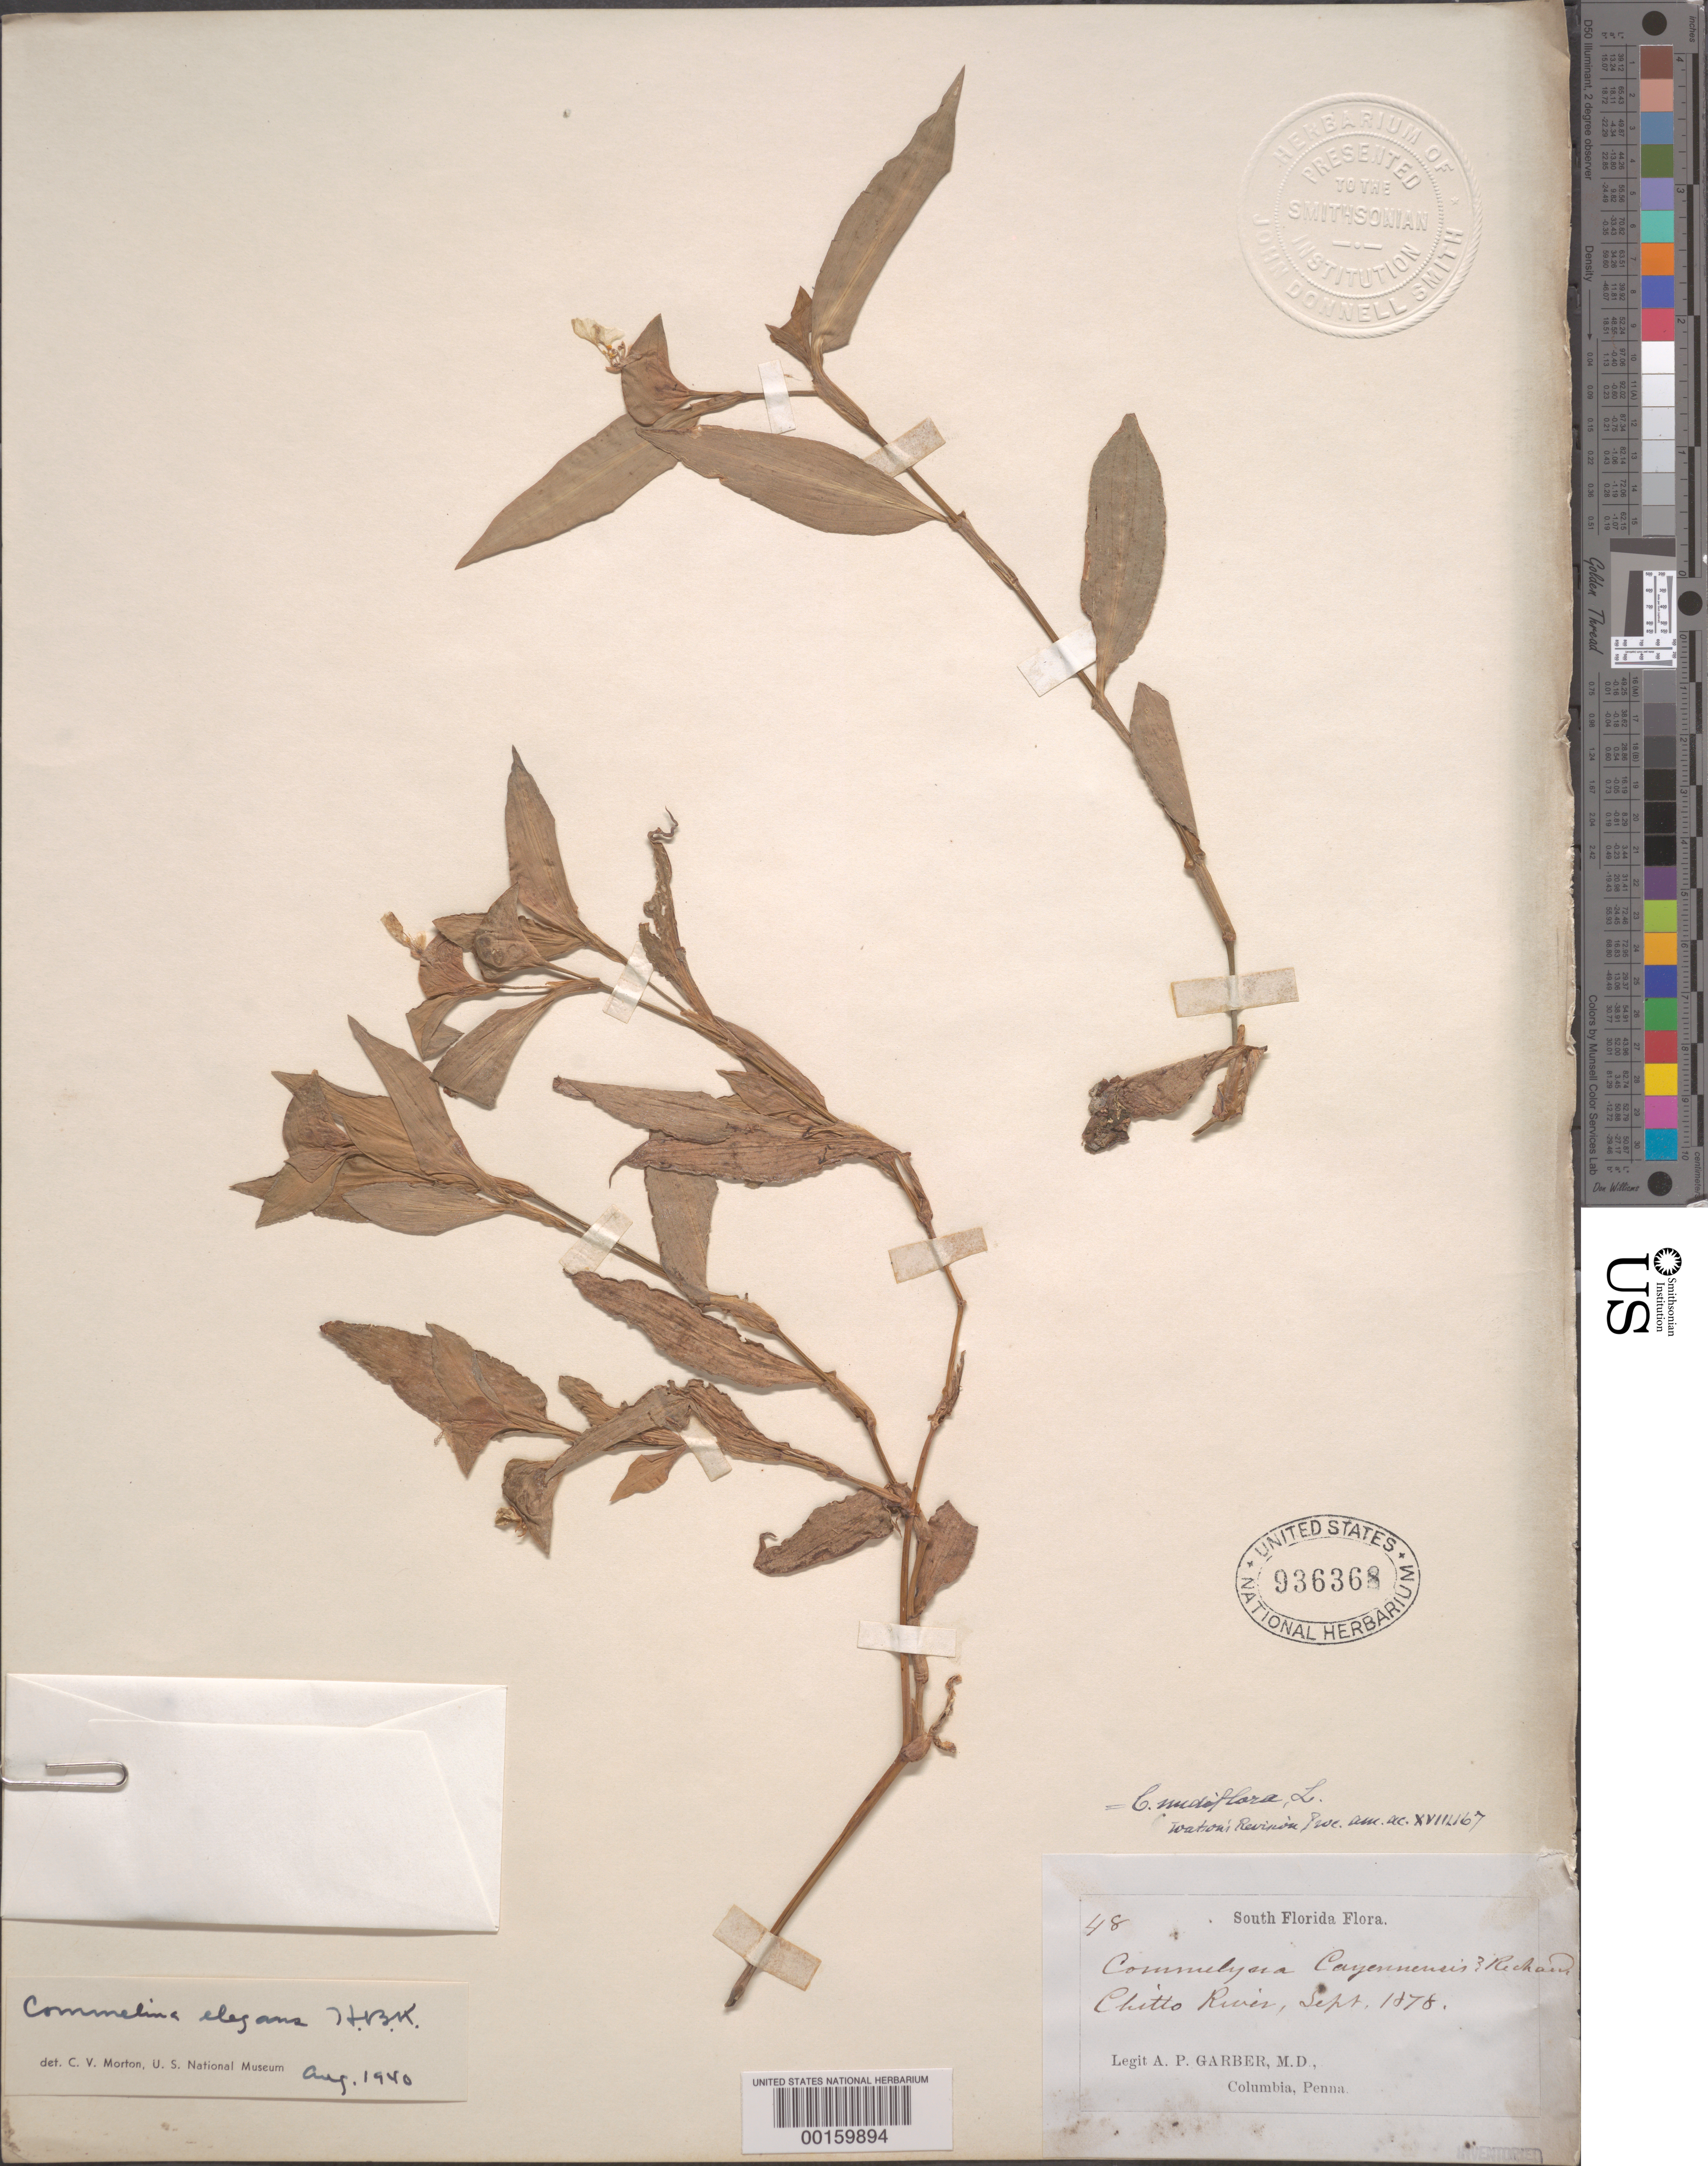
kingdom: Plantae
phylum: Tracheophyta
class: Liliopsida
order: Commelinales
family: Commelinaceae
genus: Commelina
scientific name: Commelina erecta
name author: L.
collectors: A. P. Garber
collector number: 48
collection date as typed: Sep 1878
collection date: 1878-09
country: United States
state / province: Florida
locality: Chitto river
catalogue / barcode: US 936368